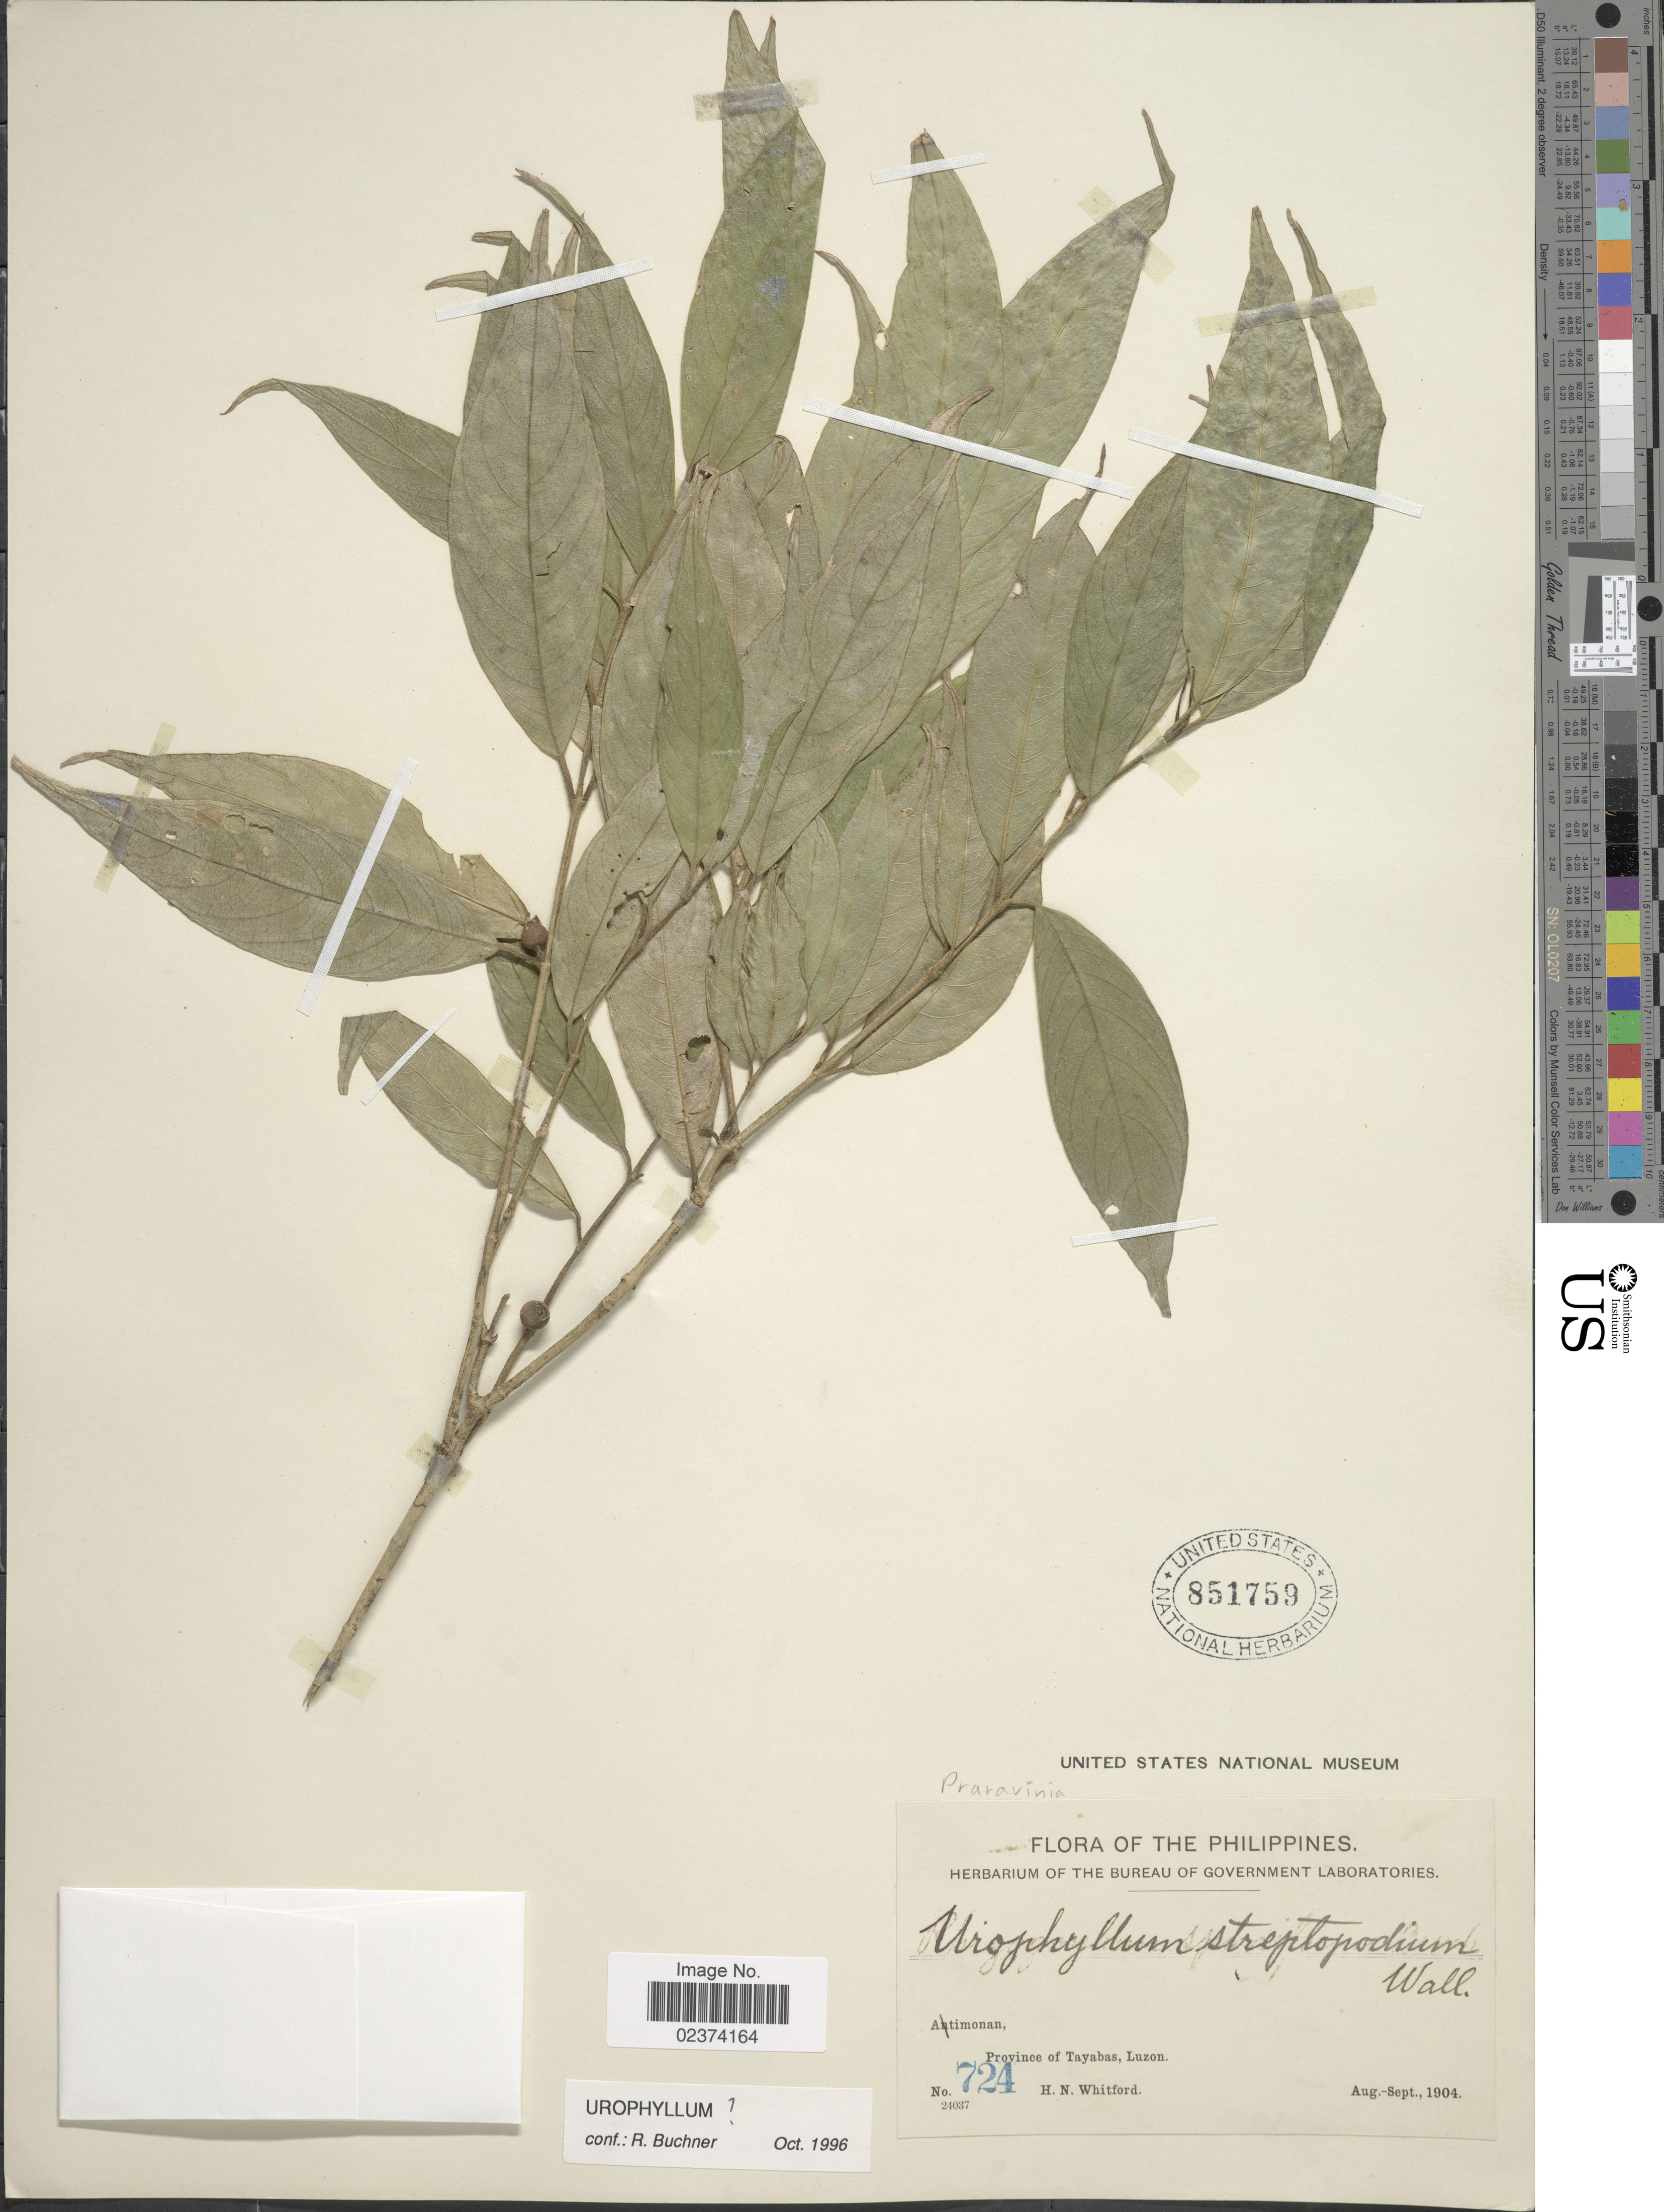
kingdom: Plantae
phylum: Tracheophyta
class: Magnoliopsida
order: Gentianales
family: Rubiaceae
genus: Urophyllum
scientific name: Urophyllum sp.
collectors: H. N. Whitford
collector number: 724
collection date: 1904-08/1904-09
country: Philippines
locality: Atimonan, Province of Tayabas, Luzon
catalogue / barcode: US 851759